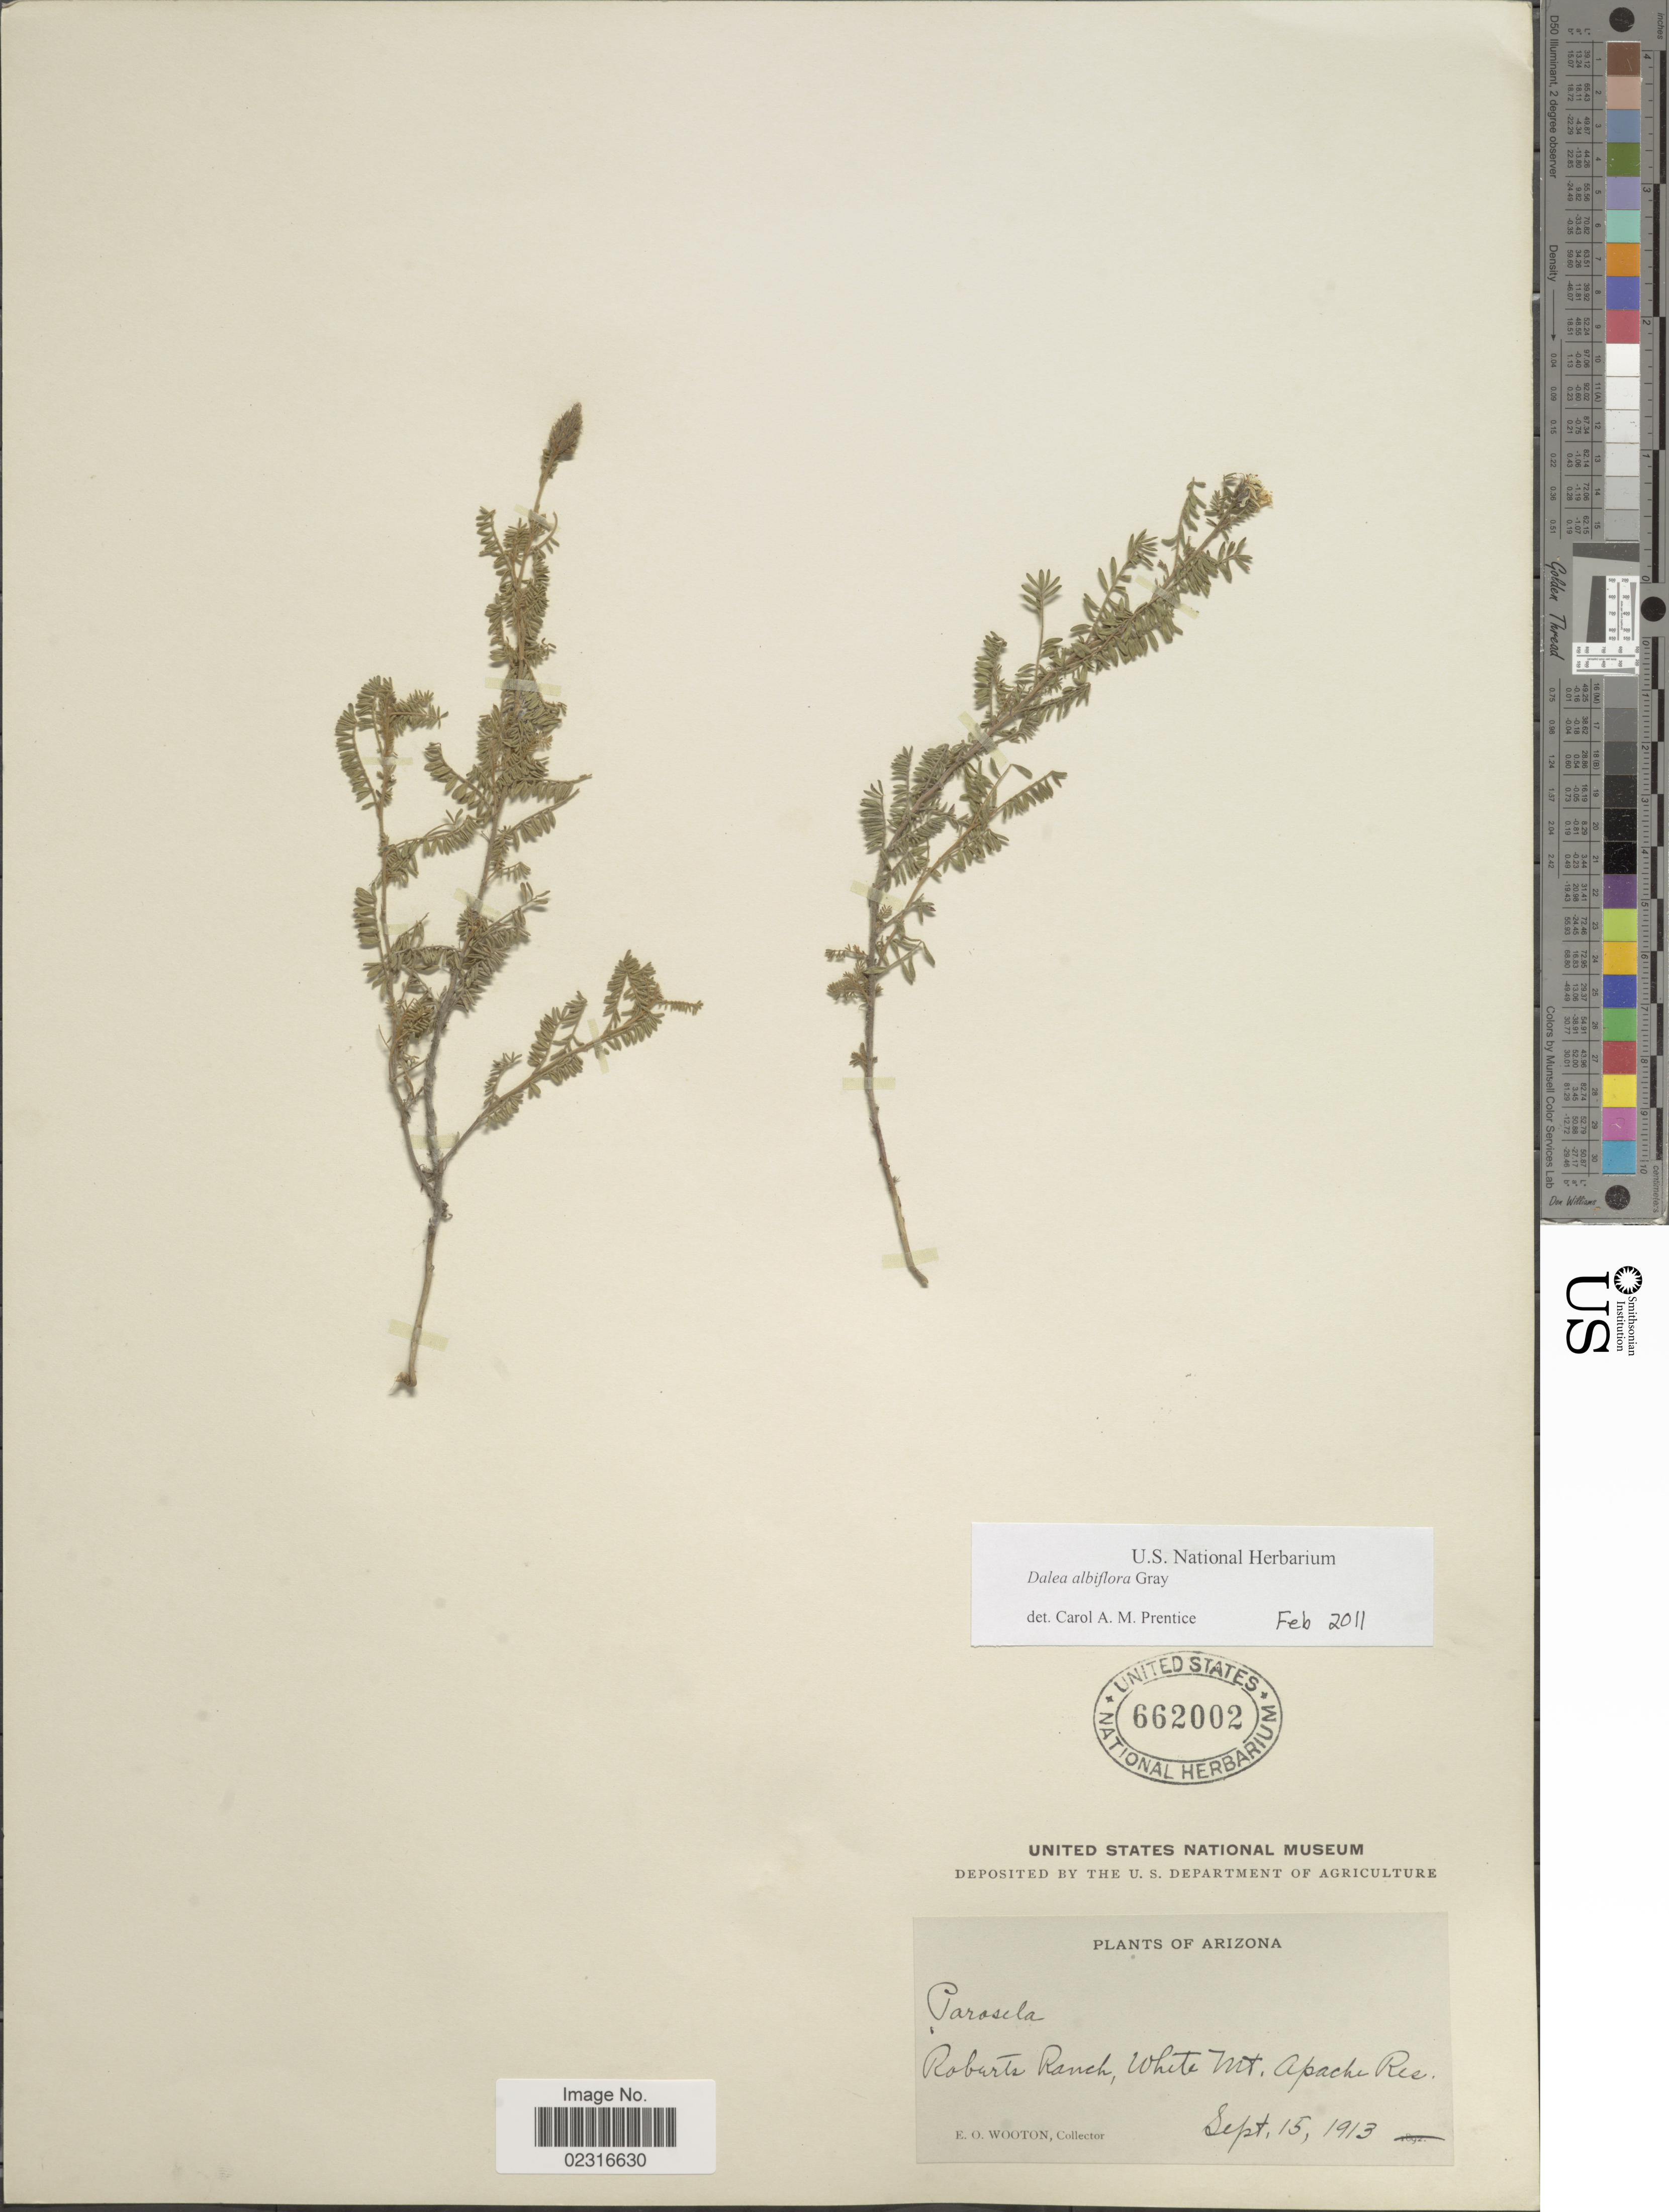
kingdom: Plantae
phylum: Tracheophyta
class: Magnoliopsida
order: Fabales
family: Fabaceae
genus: Dalea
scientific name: Dalea albiflora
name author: A. Gray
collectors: E. O. Wooton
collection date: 1913-09-15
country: United States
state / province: Arizona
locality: Robarts Ranch, White Mt. Apache Res.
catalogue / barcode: US 662002